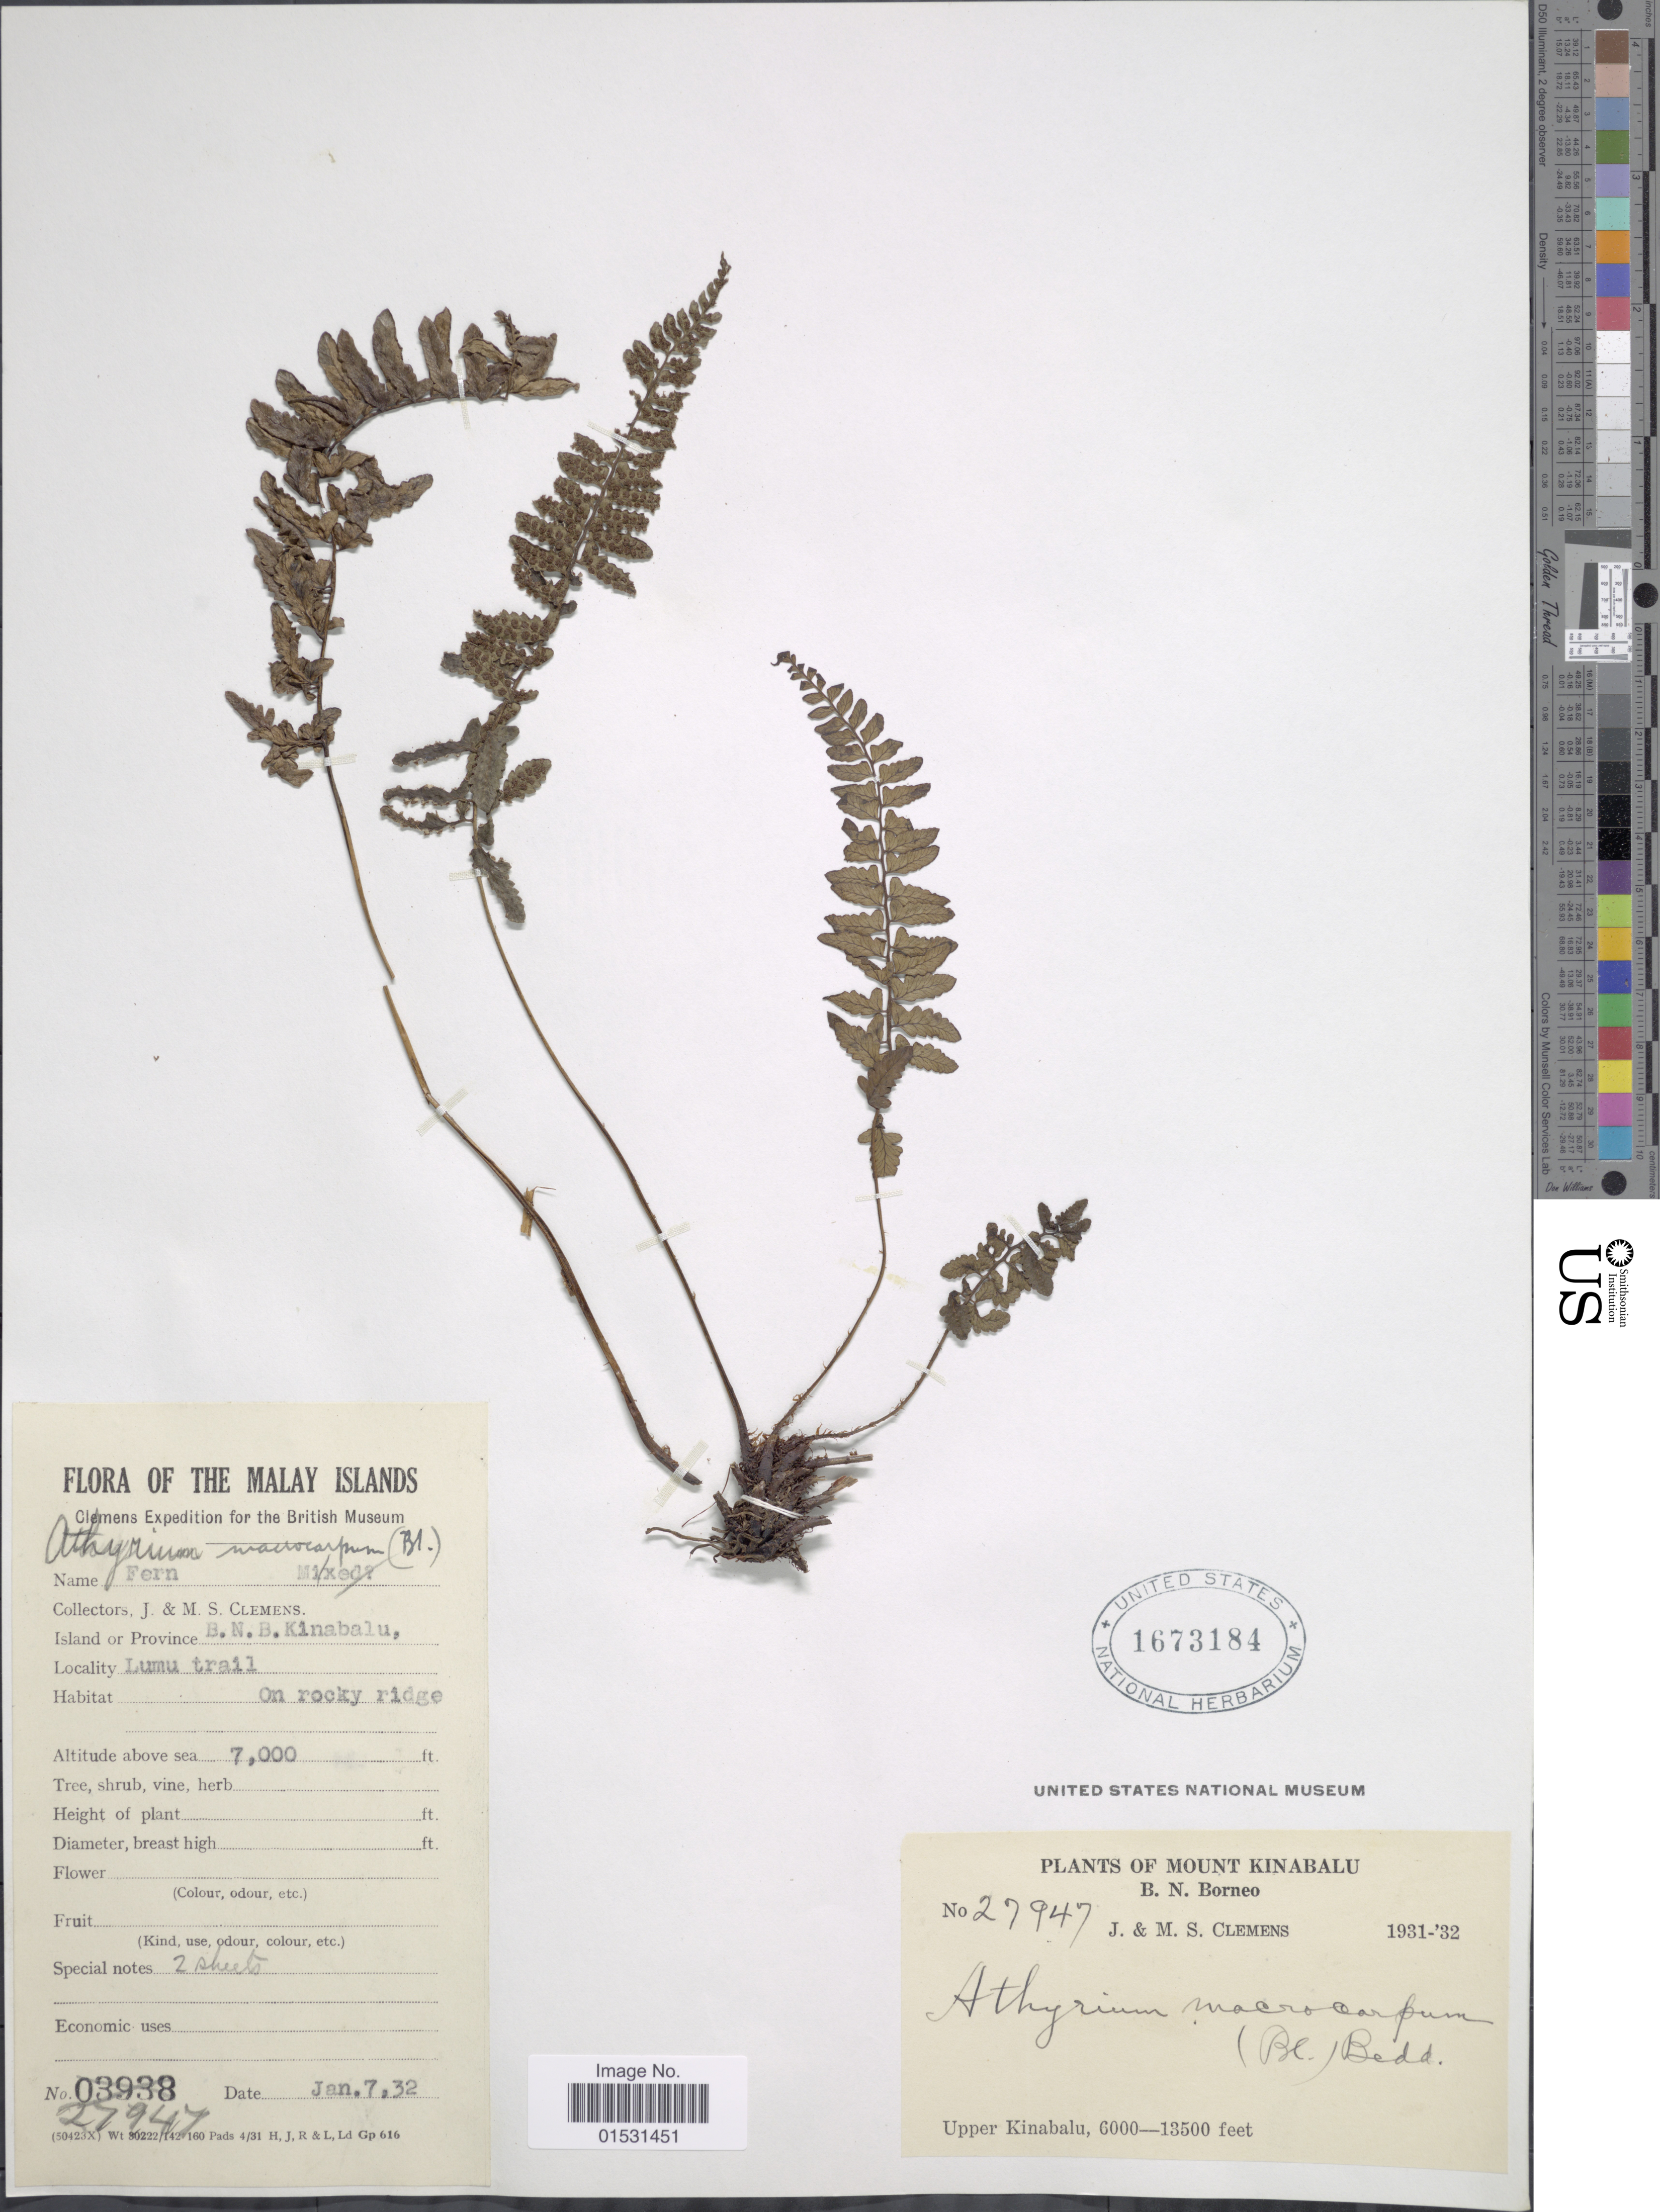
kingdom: Plantae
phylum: Tracheophyta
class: Polypodiopsida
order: Polypodiales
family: Athyriaceae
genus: Athyrium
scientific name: Athyrium macrocarpon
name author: Bedd.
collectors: J. Clemens & M. S. Clemens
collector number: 27947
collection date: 1932-01-07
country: Malaysia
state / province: Sabah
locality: Mount Kinabalu. B. N. Borneo. Upper Kinabalu. The Malay Islands. Lumu trail.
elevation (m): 2134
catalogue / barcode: US 1673184